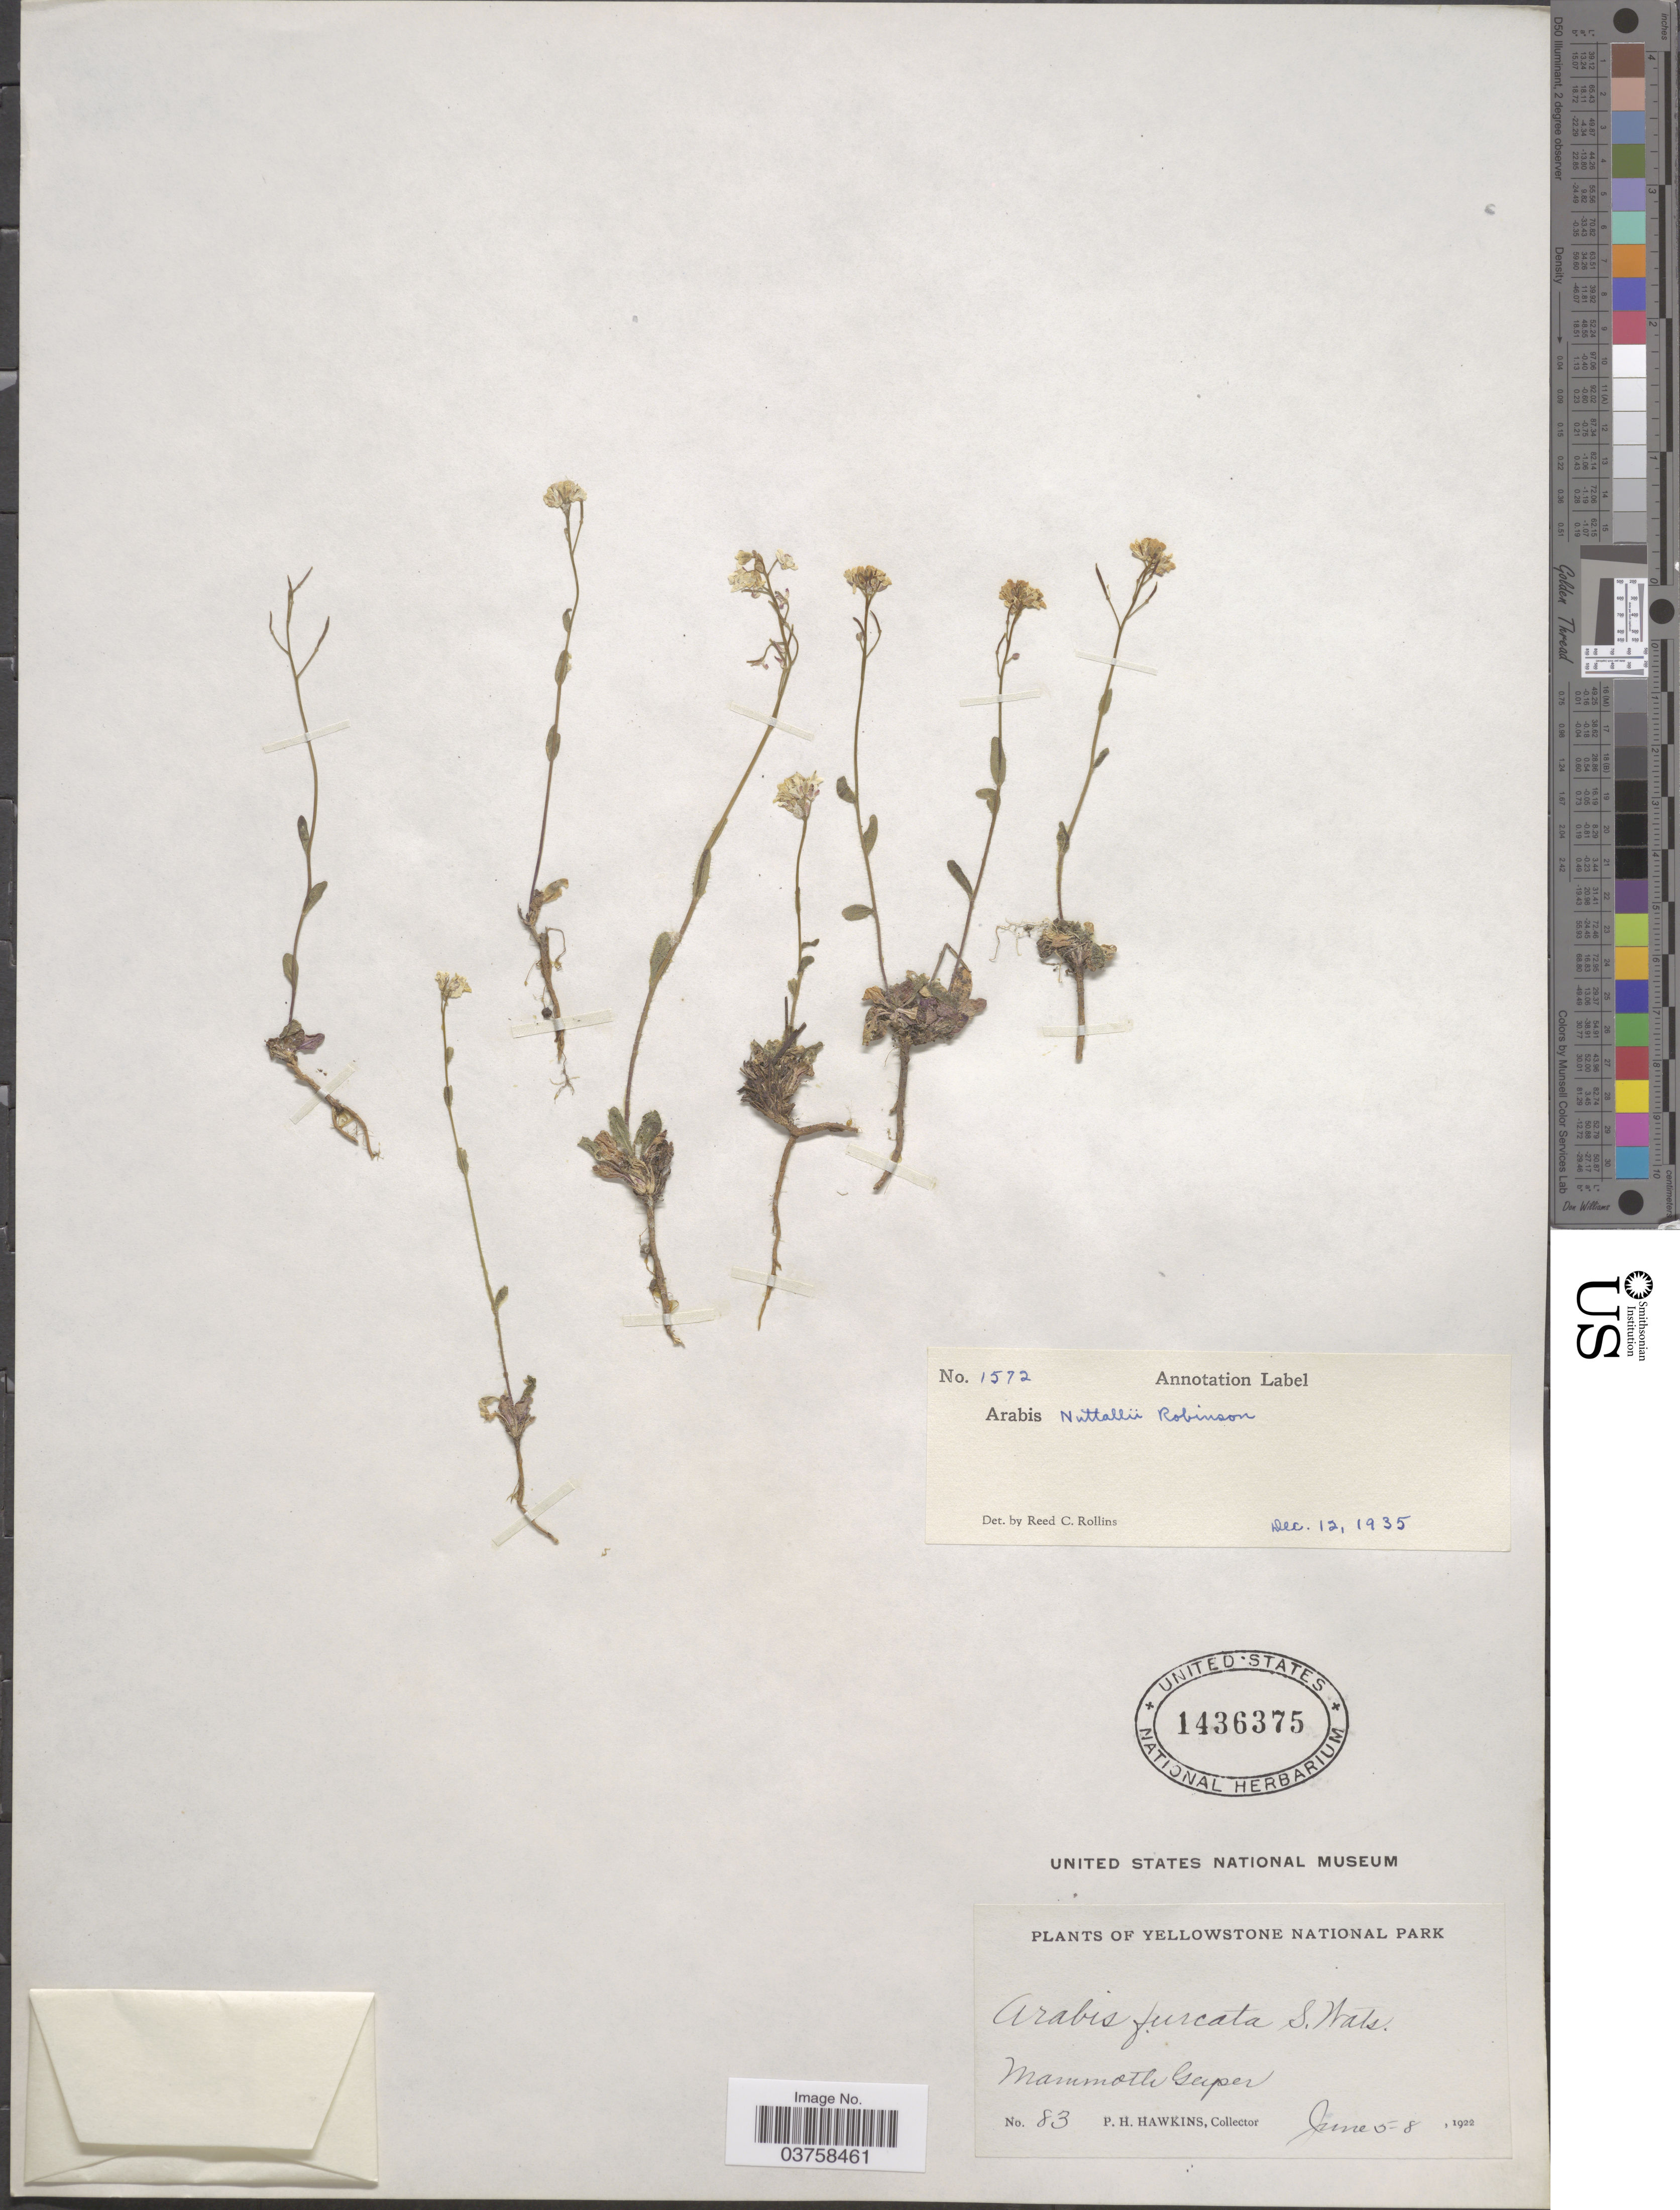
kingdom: Plantae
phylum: Tracheophyta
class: Magnoliopsida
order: Brassicales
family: Brassicaceae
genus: Arabis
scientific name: Arabis nuttallii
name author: B.L. Rob.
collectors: P. Hawkins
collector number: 83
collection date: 1922-06-05/1922-06-08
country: United States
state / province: Wyoming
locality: Yellowstone National Park. Mammoth Geyser.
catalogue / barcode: US 1436375